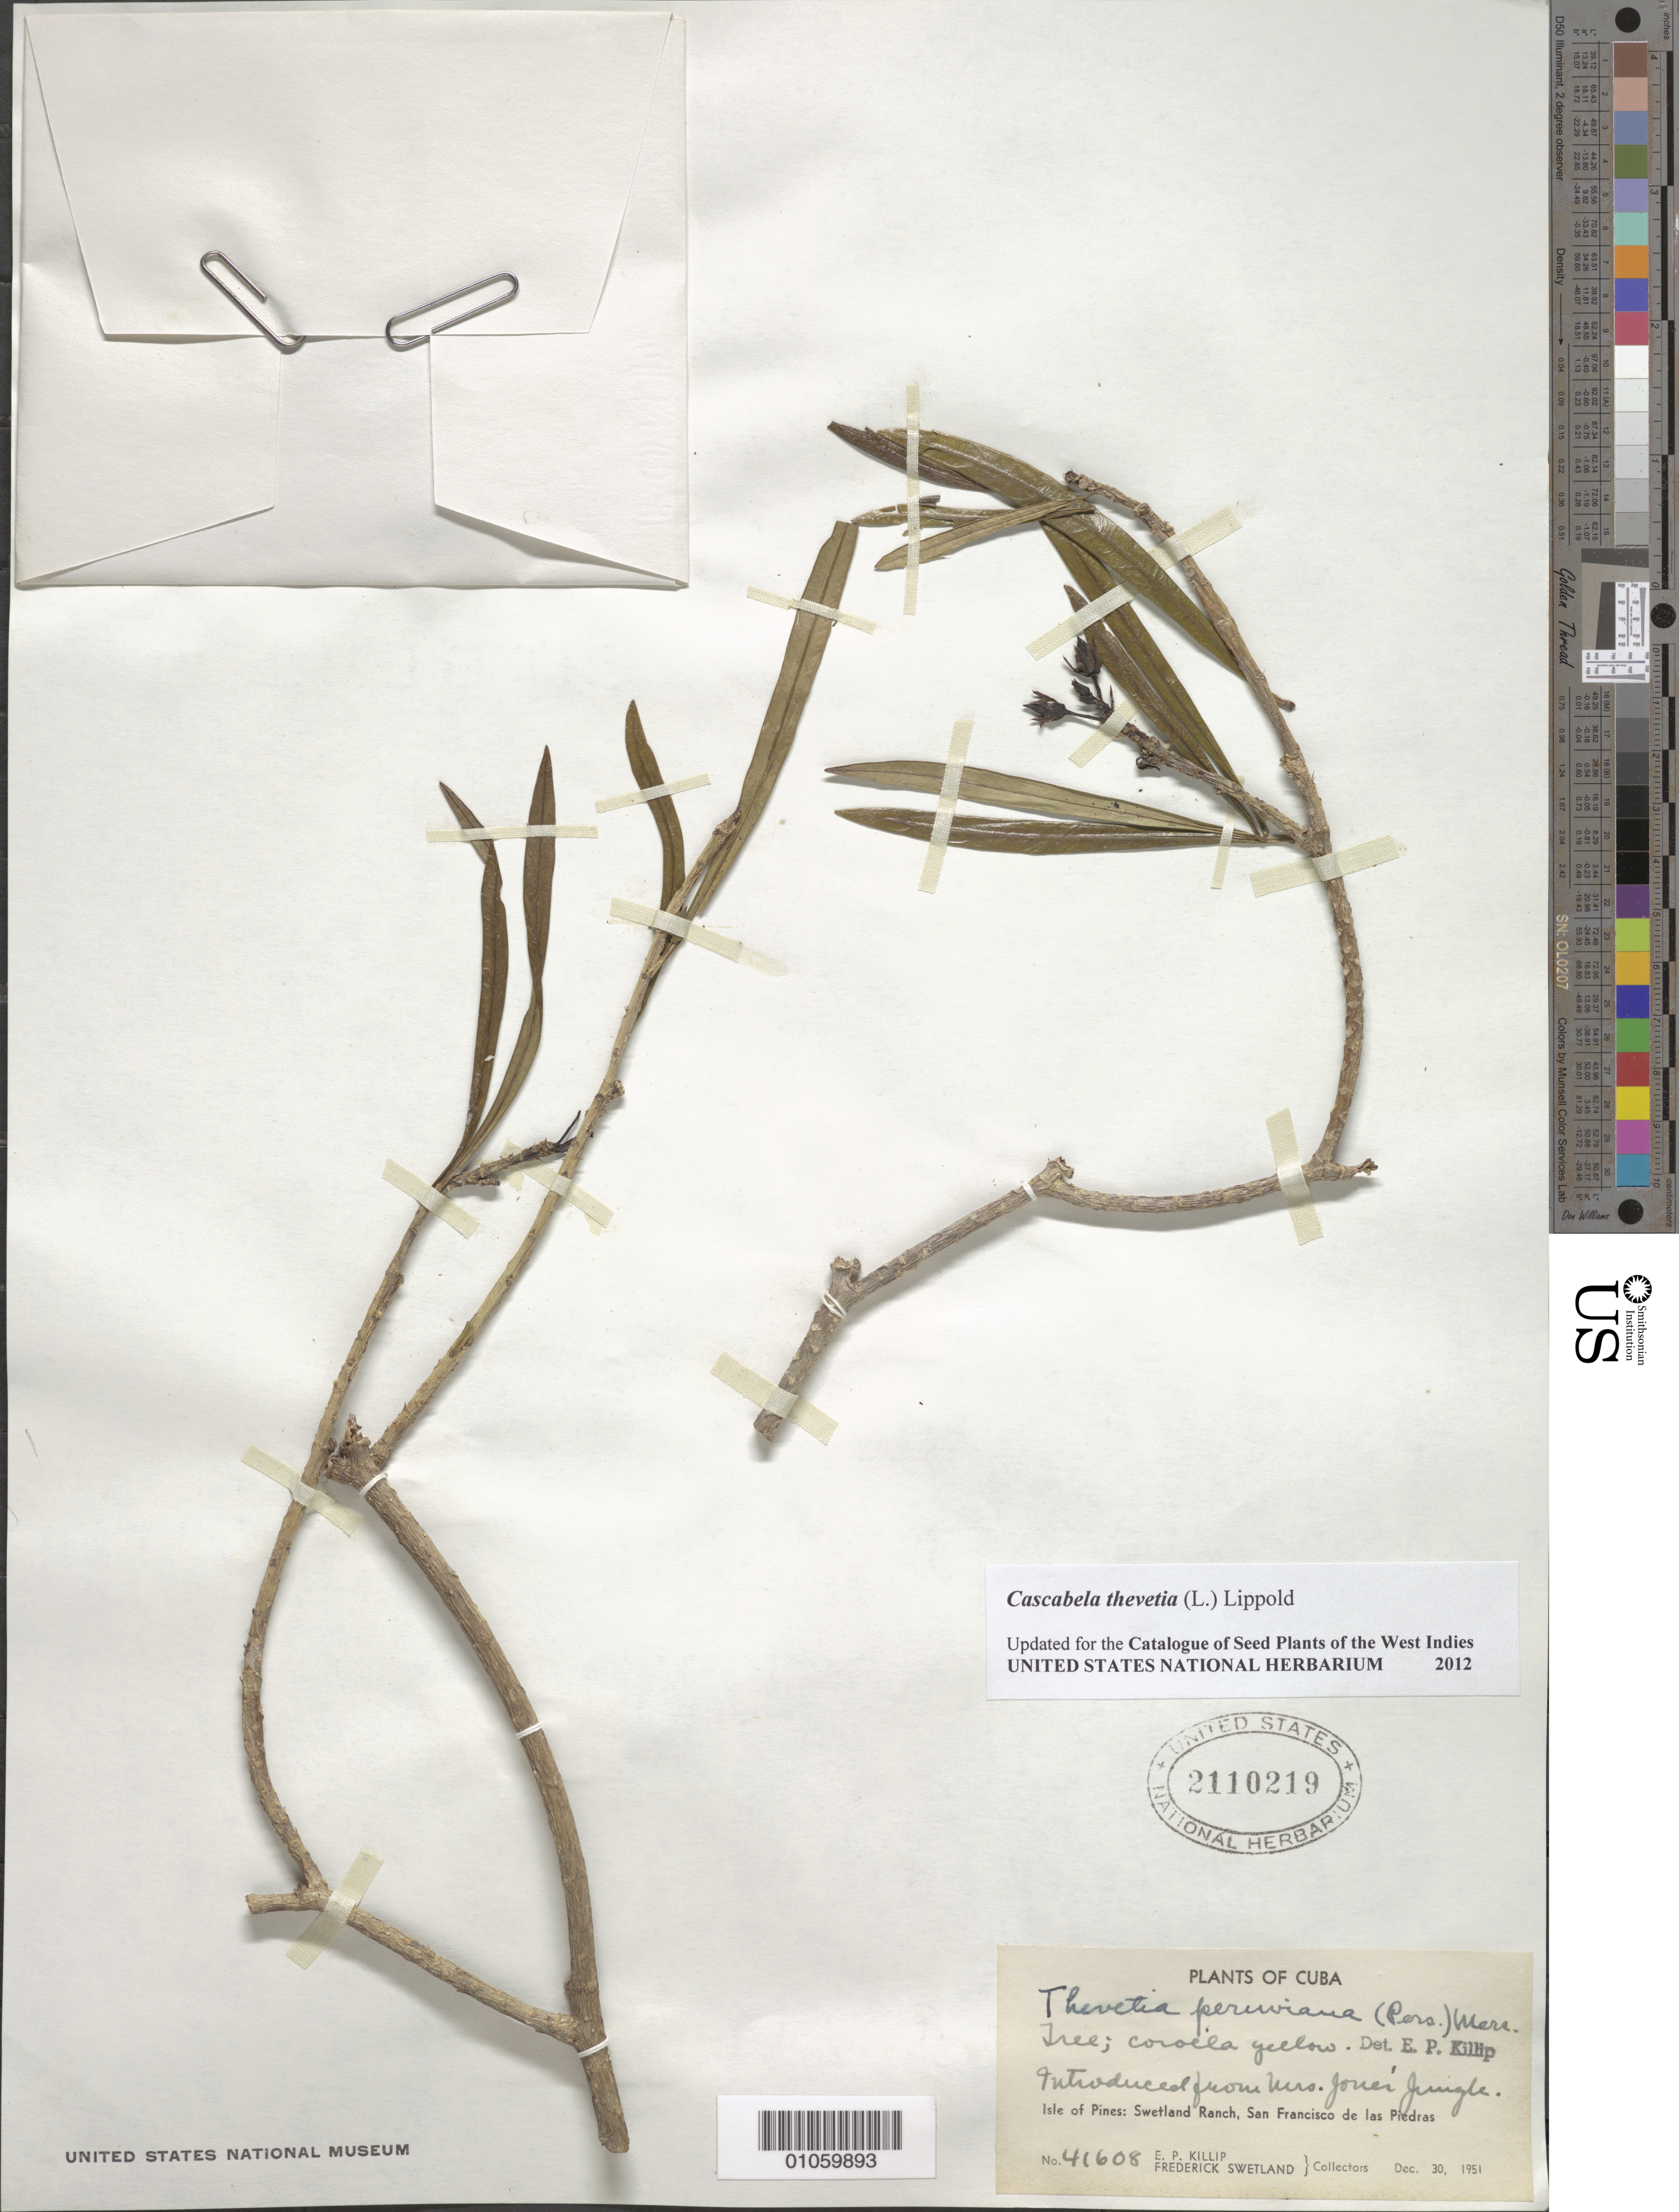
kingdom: Plantae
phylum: Tracheophyta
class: Magnoliopsida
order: Gentianales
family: Apocynaceae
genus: Cascabela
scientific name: Cascabela thevetia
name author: (L.) Lippold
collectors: E. P. Killip & F. Swetland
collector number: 41608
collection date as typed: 30 Dec 1951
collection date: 1951-12-30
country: Cuba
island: Isla de la Juventud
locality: Swetland Ranch, San Francisco de las Piedras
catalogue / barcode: US 2110219